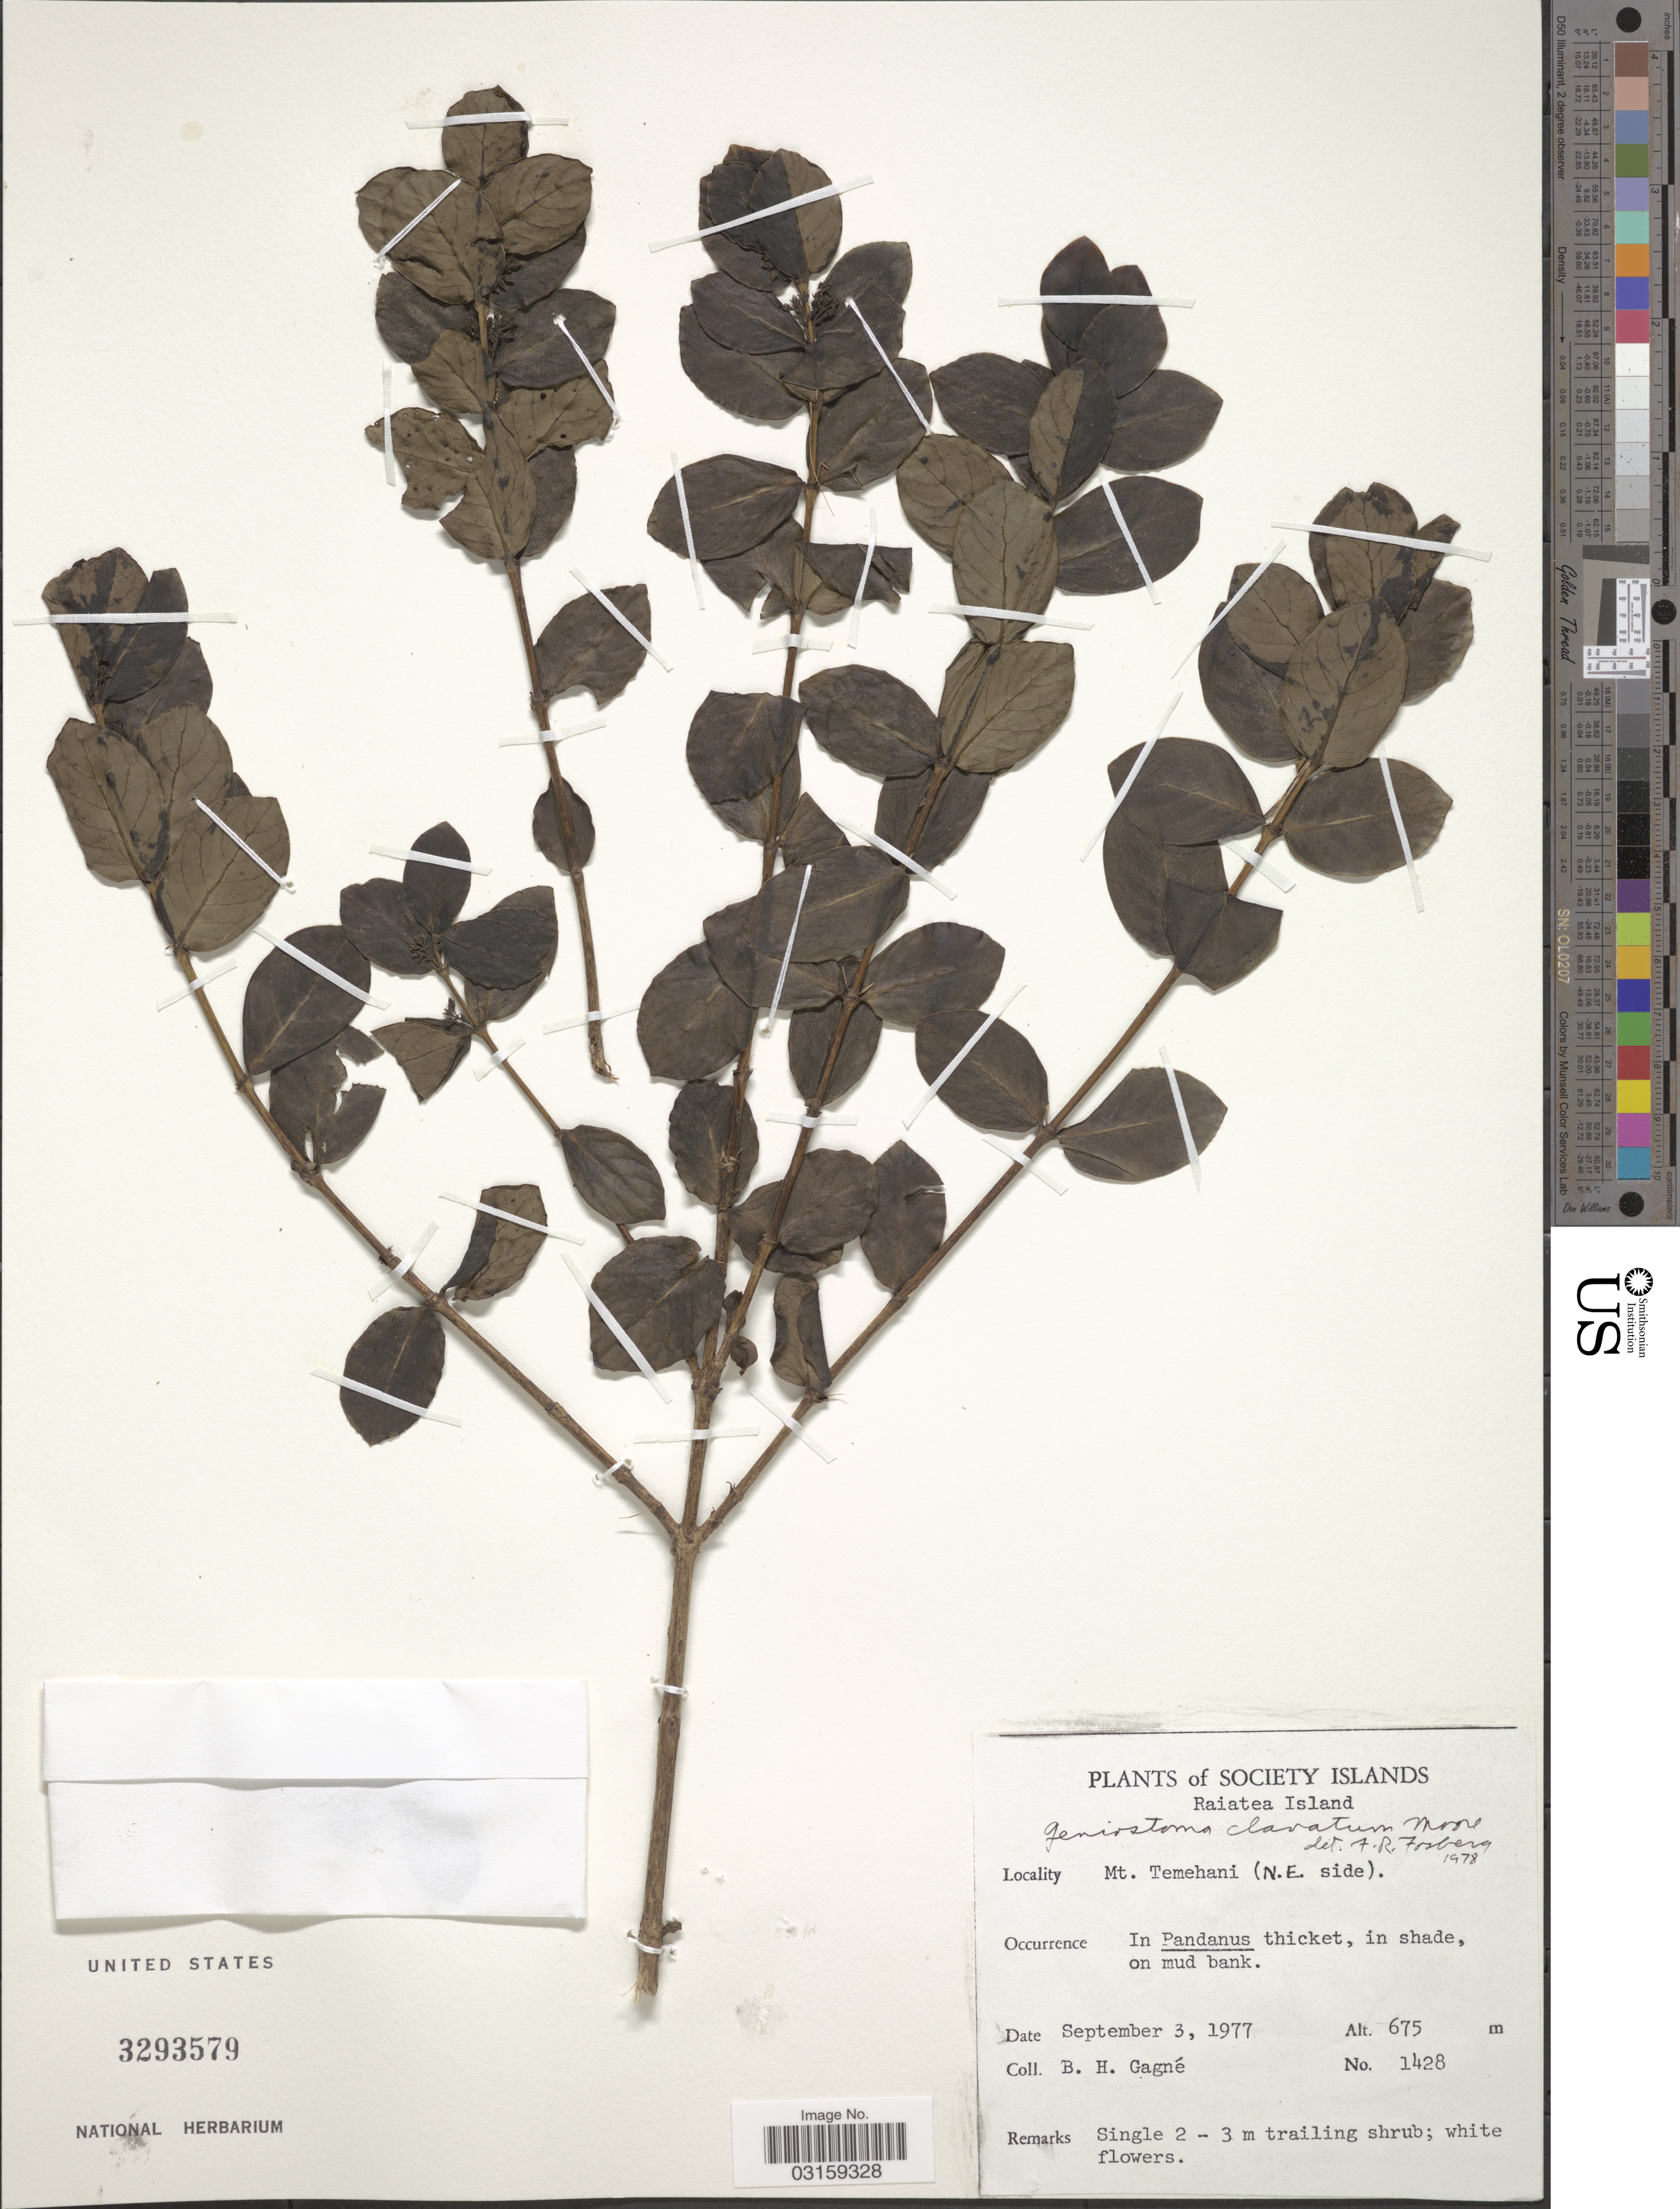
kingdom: Plantae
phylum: Tracheophyta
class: Magnoliopsida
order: Gentianales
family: Loganiaceae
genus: Geniostoma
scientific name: Geniostoma clavatum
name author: J.W. Moore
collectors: B. H. Gagné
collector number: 1428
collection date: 1977-09-03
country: French Polynesia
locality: Society Islands. Raiatea Island. Mt. Temehani (N. E. side).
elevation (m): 675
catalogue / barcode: US 3293579